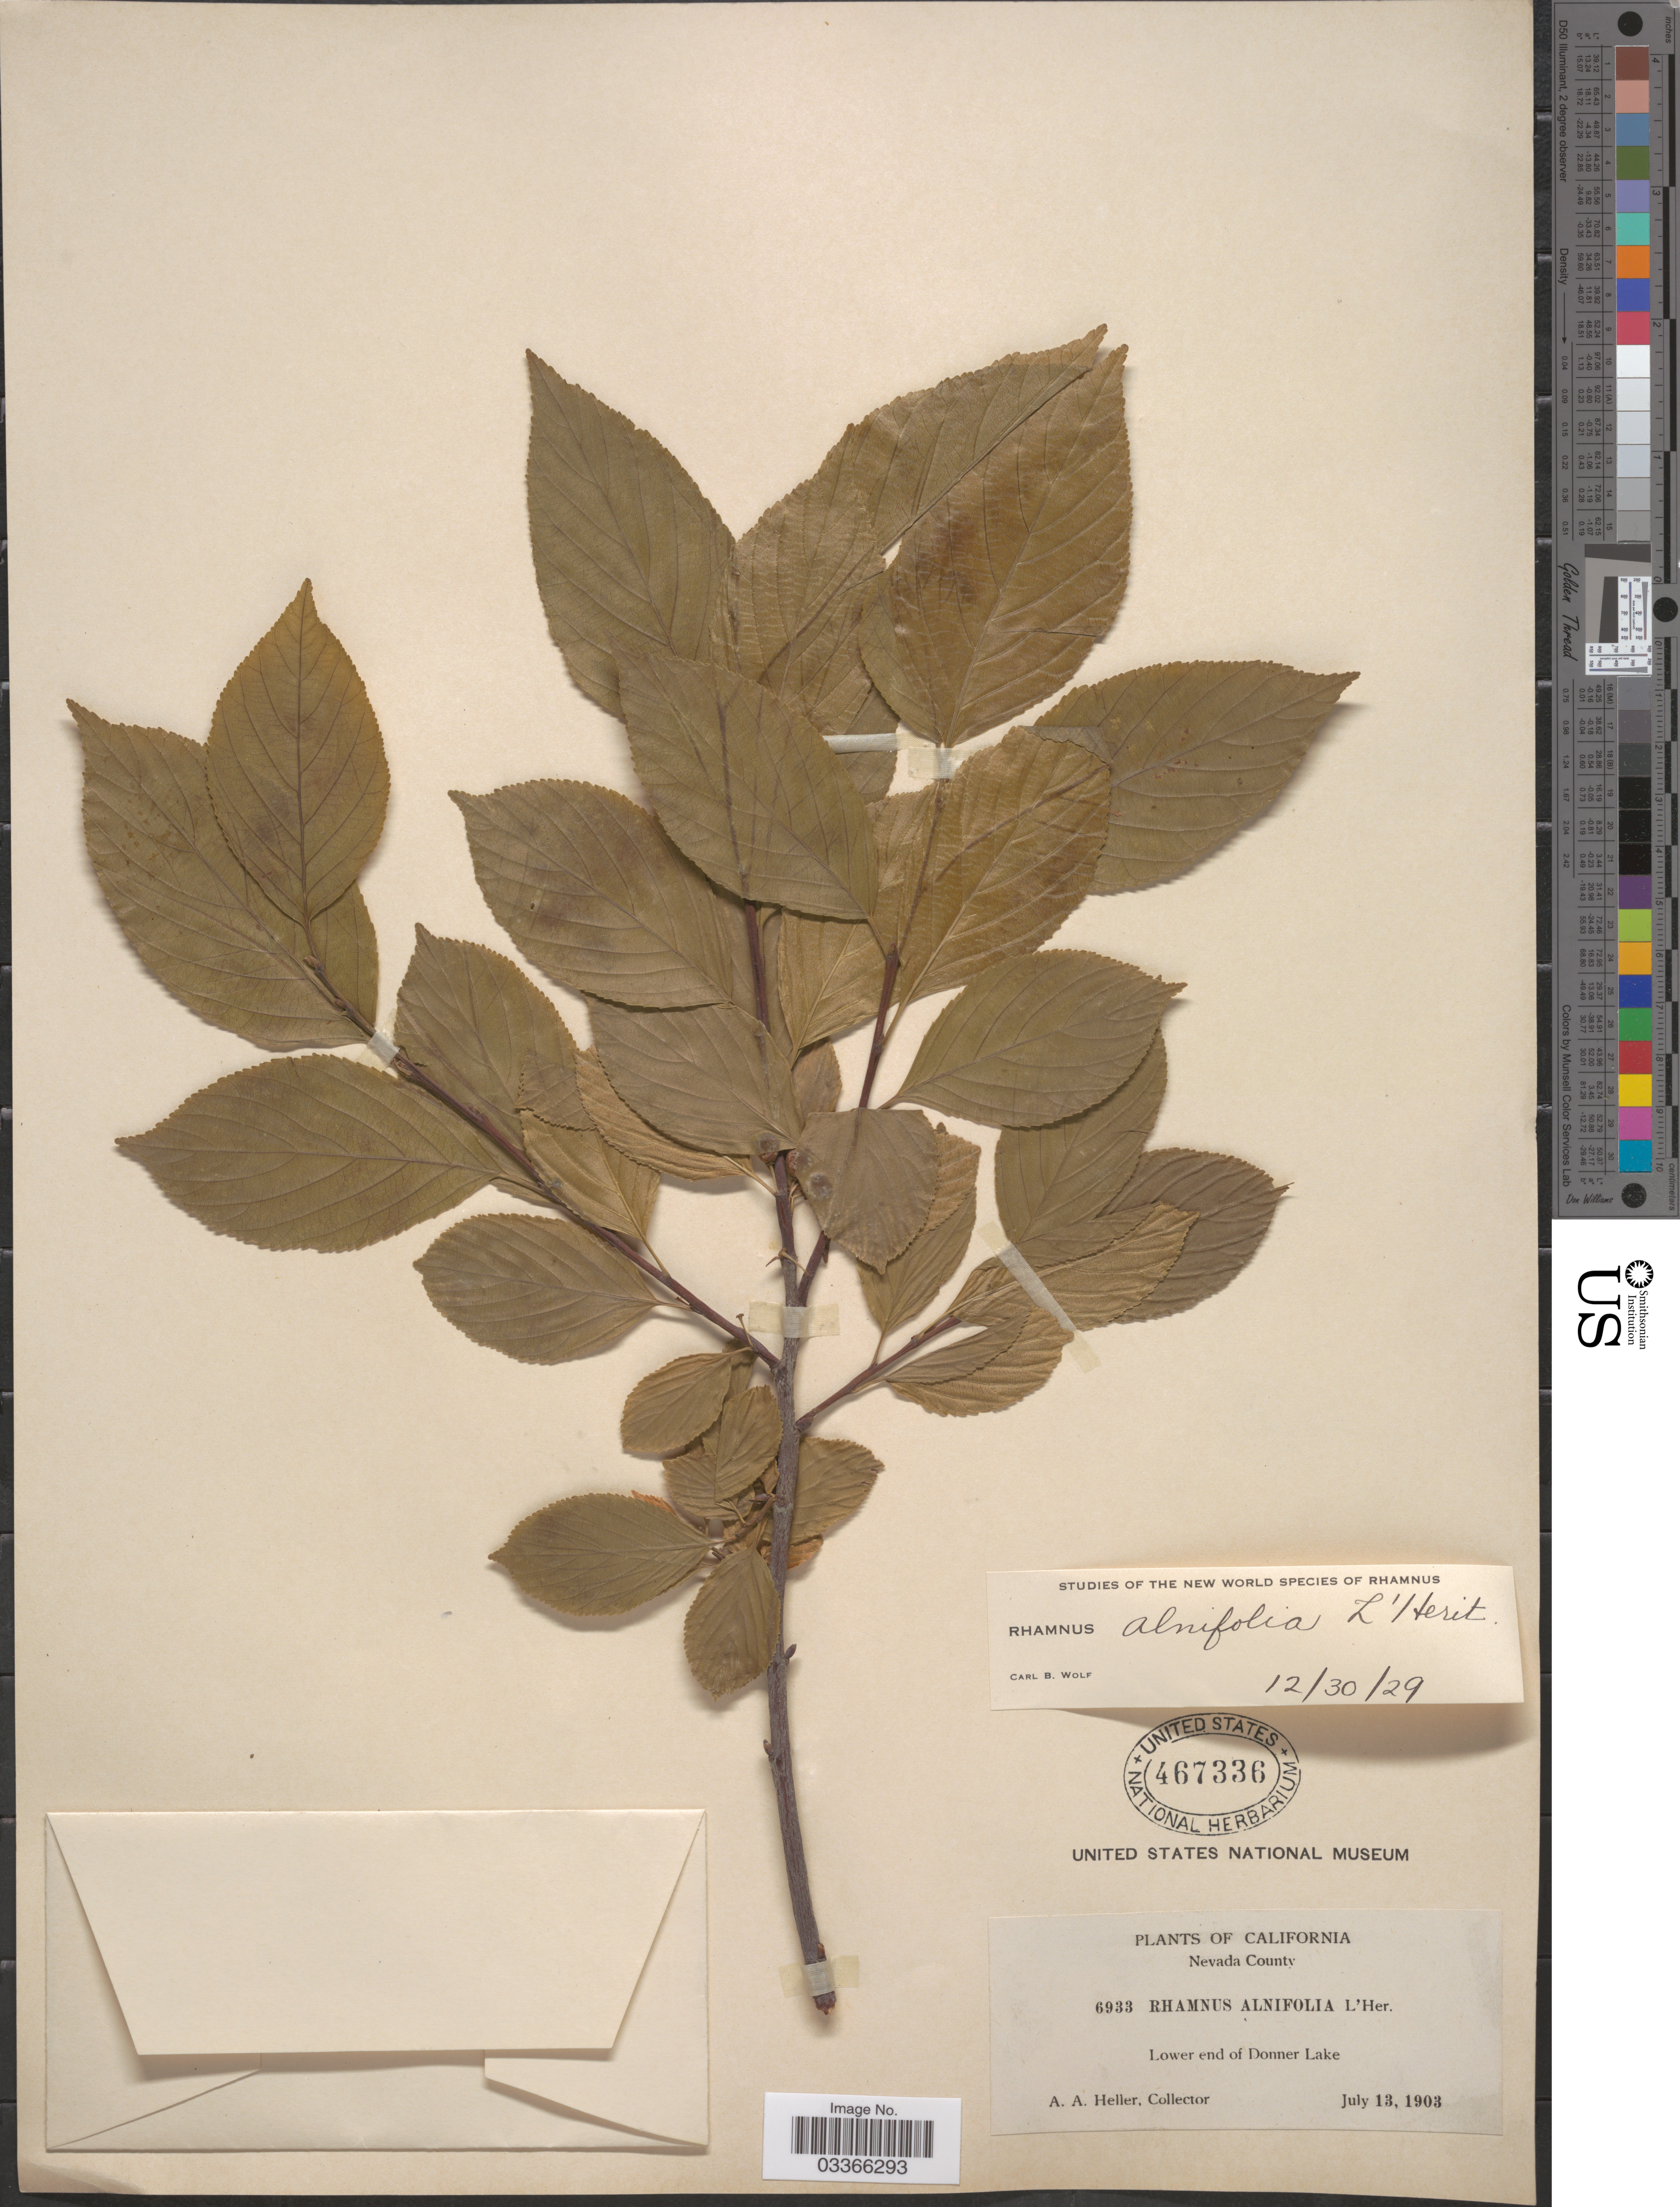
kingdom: Plantae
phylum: Tracheophyta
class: Magnoliopsida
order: Rosales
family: Rhamnaceae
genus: Rhamnus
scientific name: Rhamnus alnifolia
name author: L'Hér.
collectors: A. A. Heller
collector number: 6933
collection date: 1903-07-13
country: United States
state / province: California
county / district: Nevada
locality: Nevada County, Lower end of Donner Lake.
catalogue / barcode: US 467336